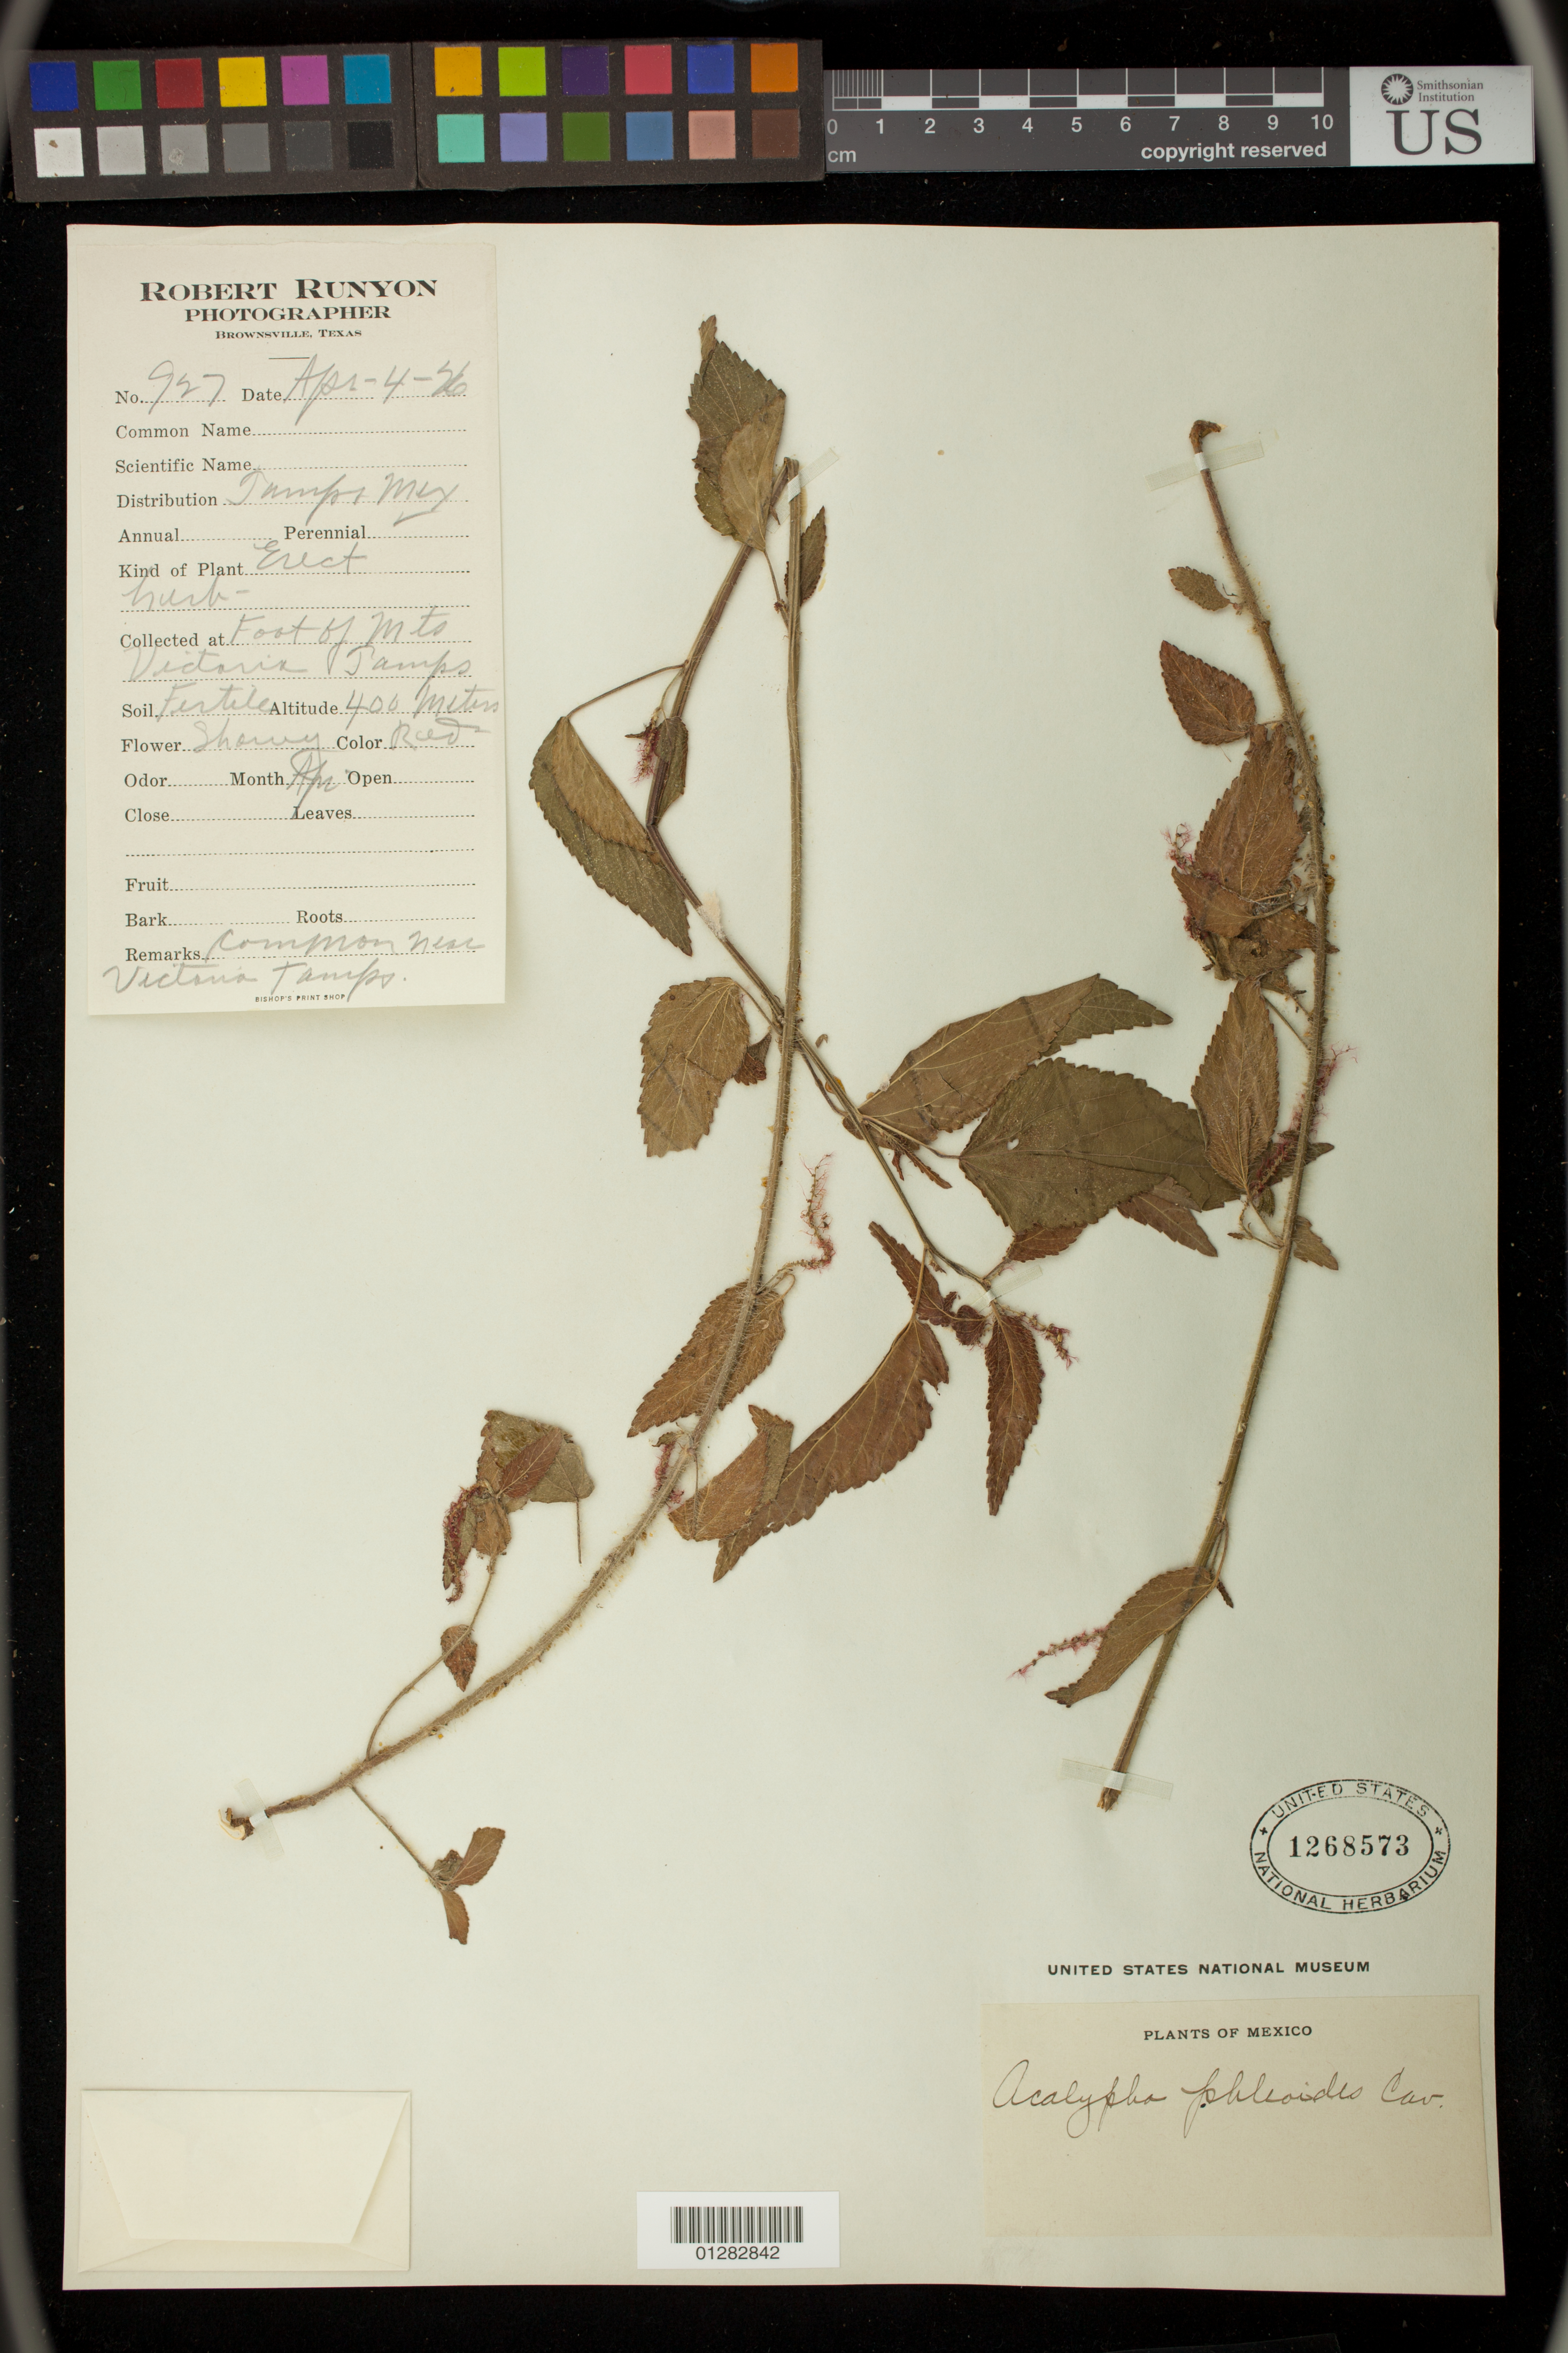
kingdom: Plantae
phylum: Tracheophyta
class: Magnoliopsida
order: Malpighiales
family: Euphorbiaceae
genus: Acalypha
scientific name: Acalypha sp.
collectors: R. Runyon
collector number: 927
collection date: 1926-04-05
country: Mexico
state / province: Tamaulipas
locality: Foot of Mountains, Victoria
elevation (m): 122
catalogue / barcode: US 1268573